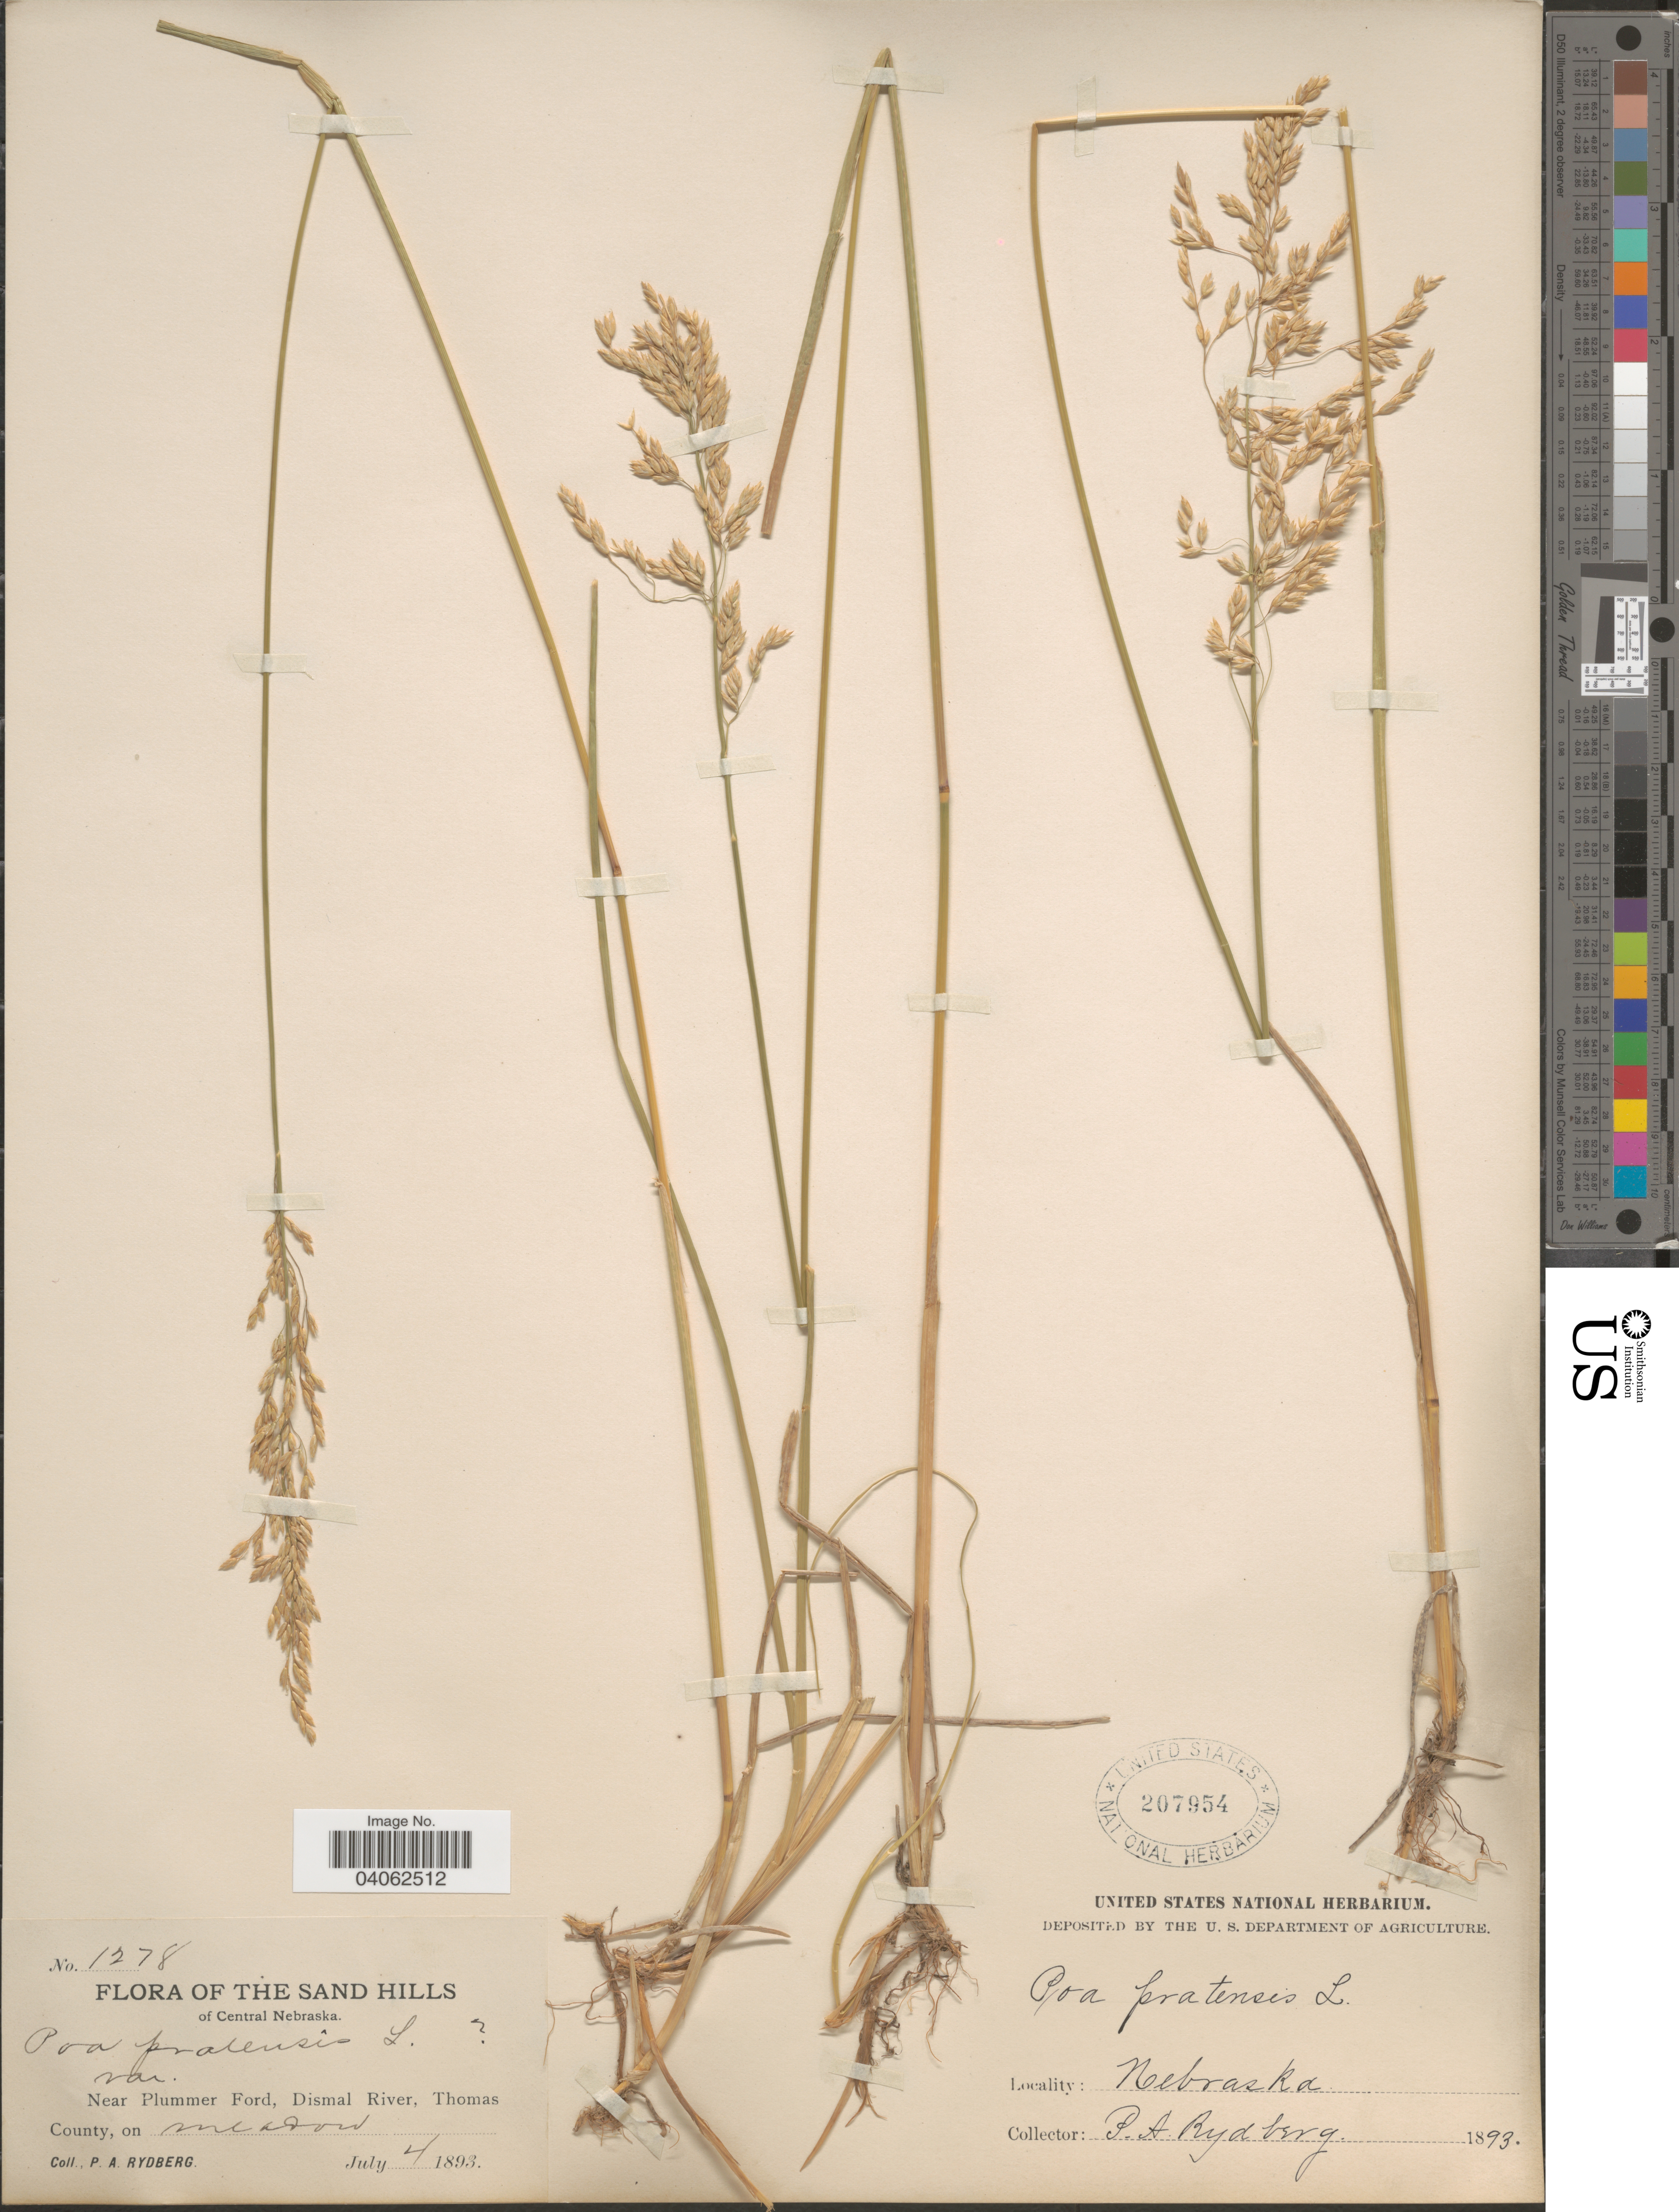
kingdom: Plantae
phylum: Tracheophyta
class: Liliopsida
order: Poales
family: Poaceae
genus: Poa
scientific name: Poa pratensis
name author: L.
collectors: P. A. Rydberg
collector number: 1278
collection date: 1893-07-04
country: United States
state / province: Nebraska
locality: Sand Hills of Central Nebraska. Near Plummer Ford, Dismal River, Thomas County.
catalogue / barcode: US 207954